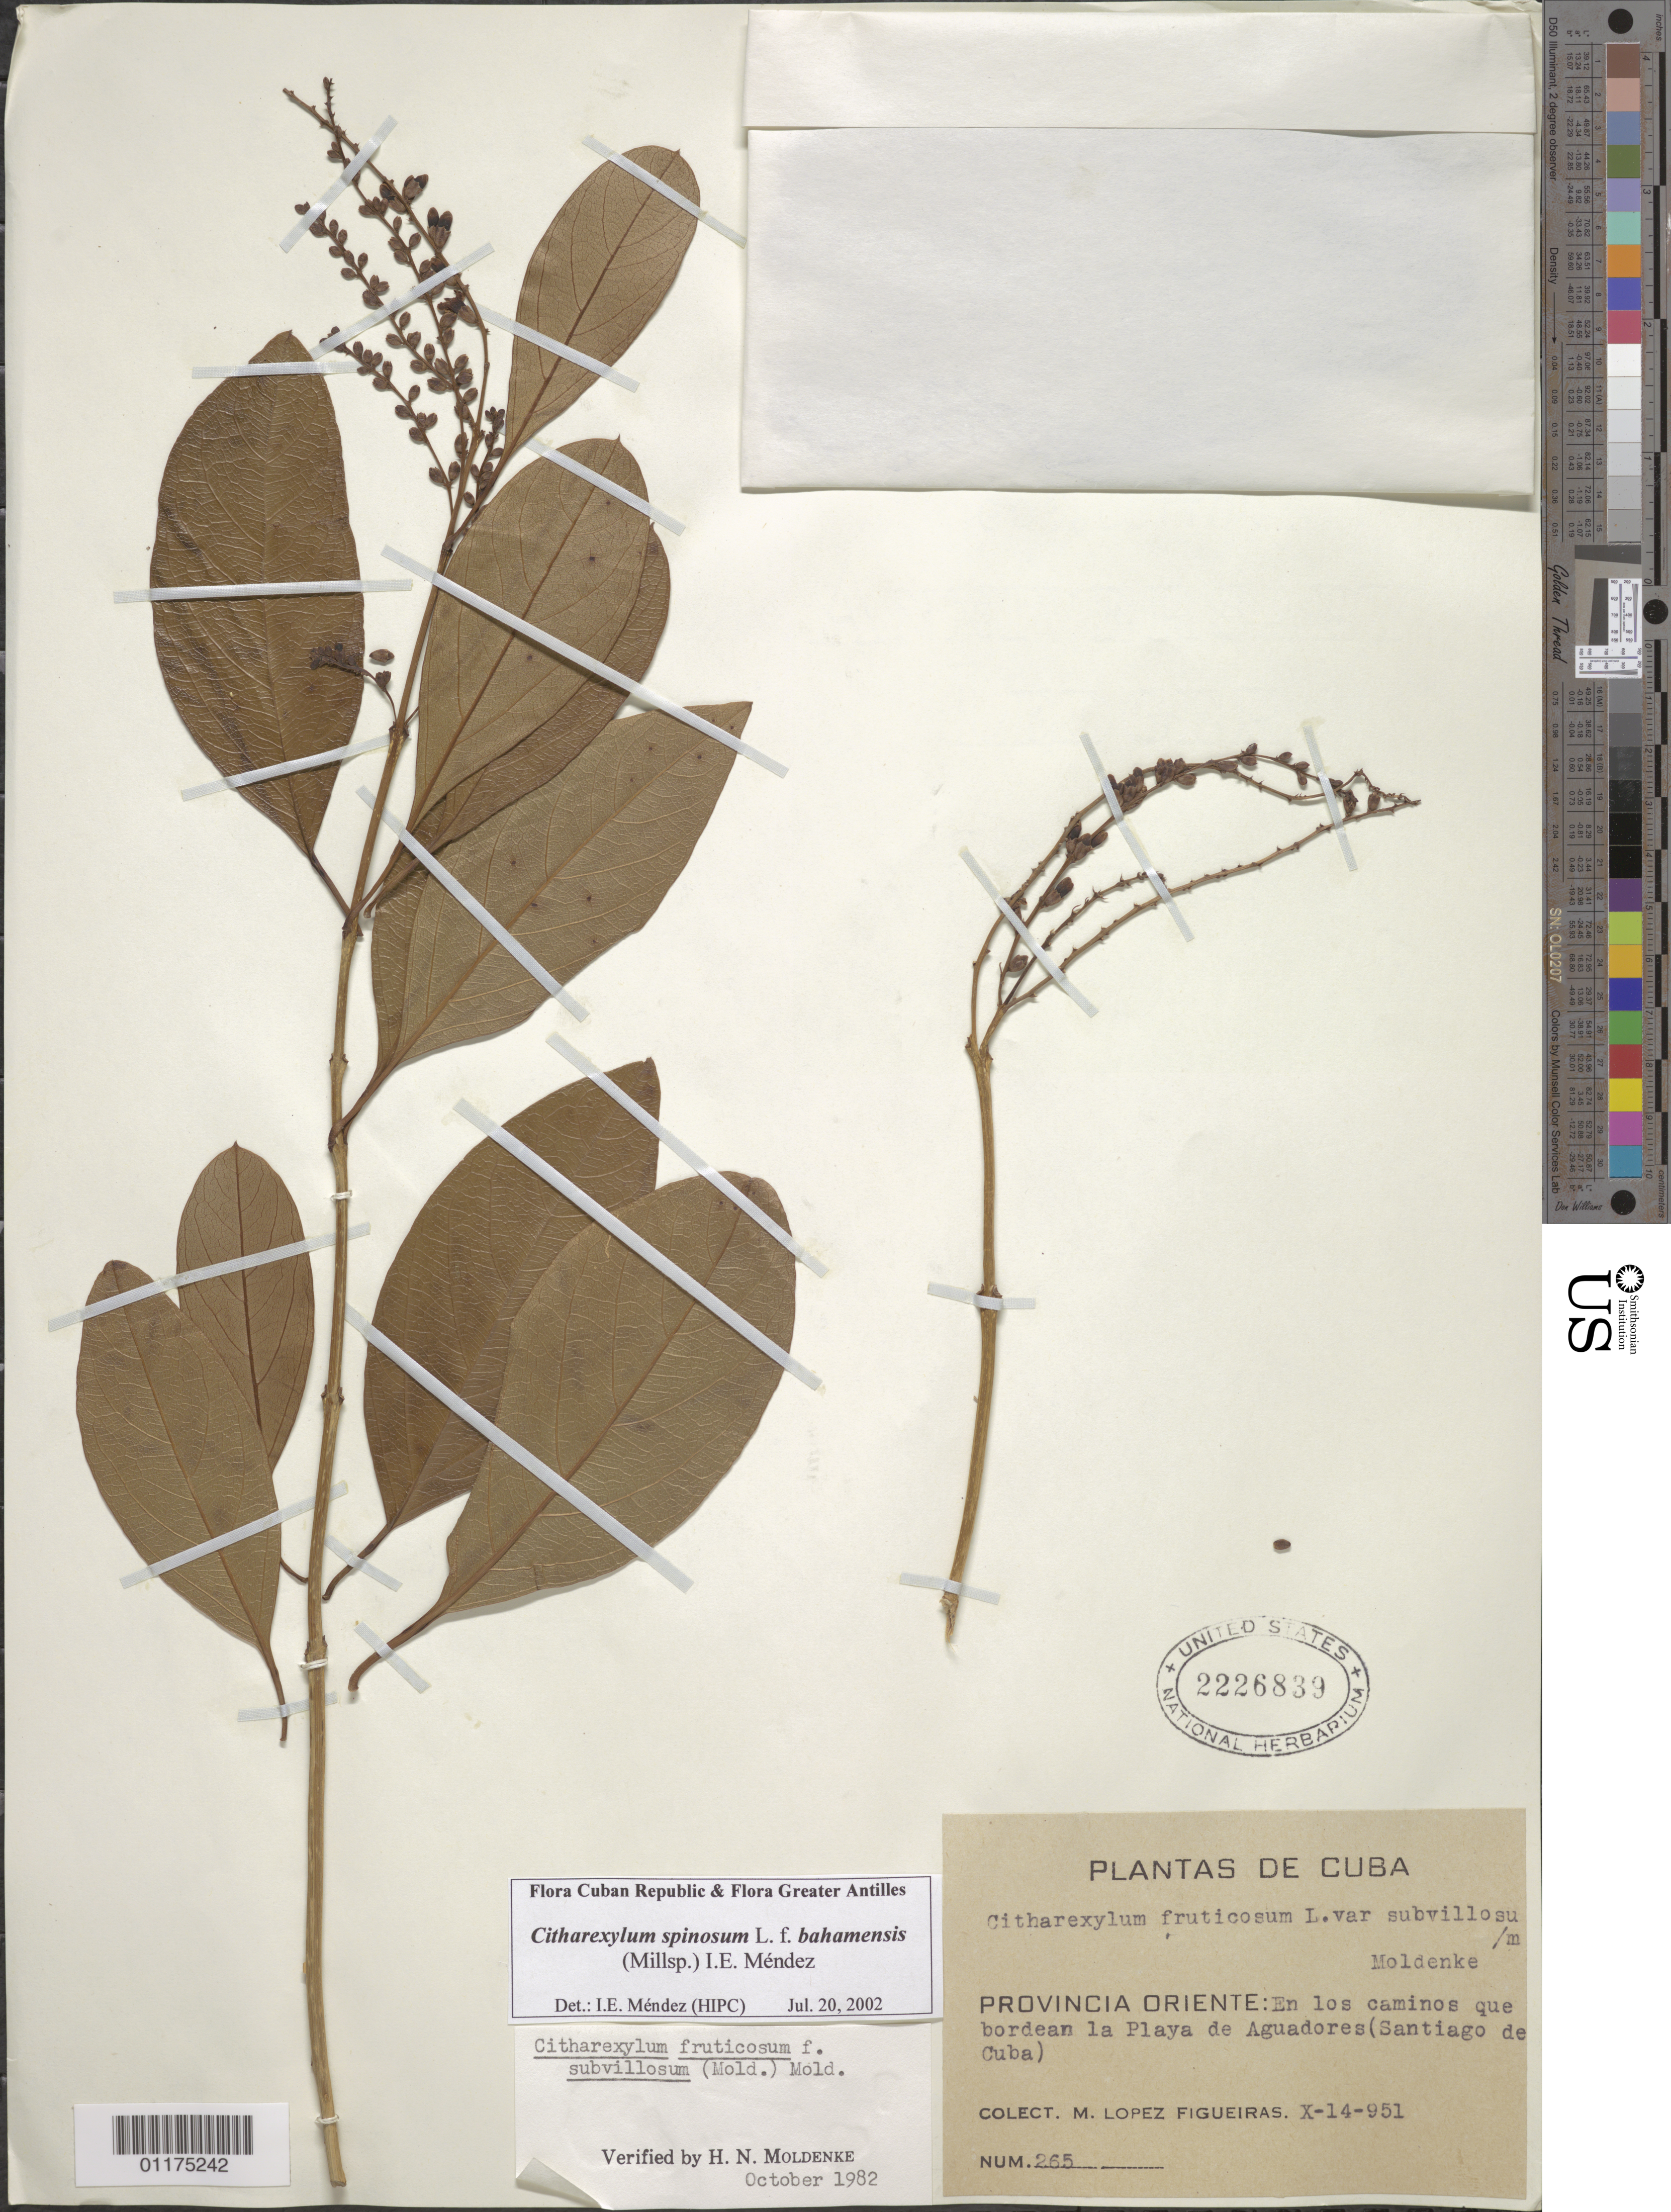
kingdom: Plantae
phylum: Tracheophyta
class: Magnoliopsida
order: Lamiales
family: Verbenaceae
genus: Citharexylum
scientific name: Citharexylum spinosum f. bahamensis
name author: (Millsp.) I.E. Méndez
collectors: M. López Figueiras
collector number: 265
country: Cuba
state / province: Santiago de Cuba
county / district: Santiago de Cuba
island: Cuba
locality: En los caminos que bordean la Playa de Aguadores (Santiago de Cuba)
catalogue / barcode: US 2226839